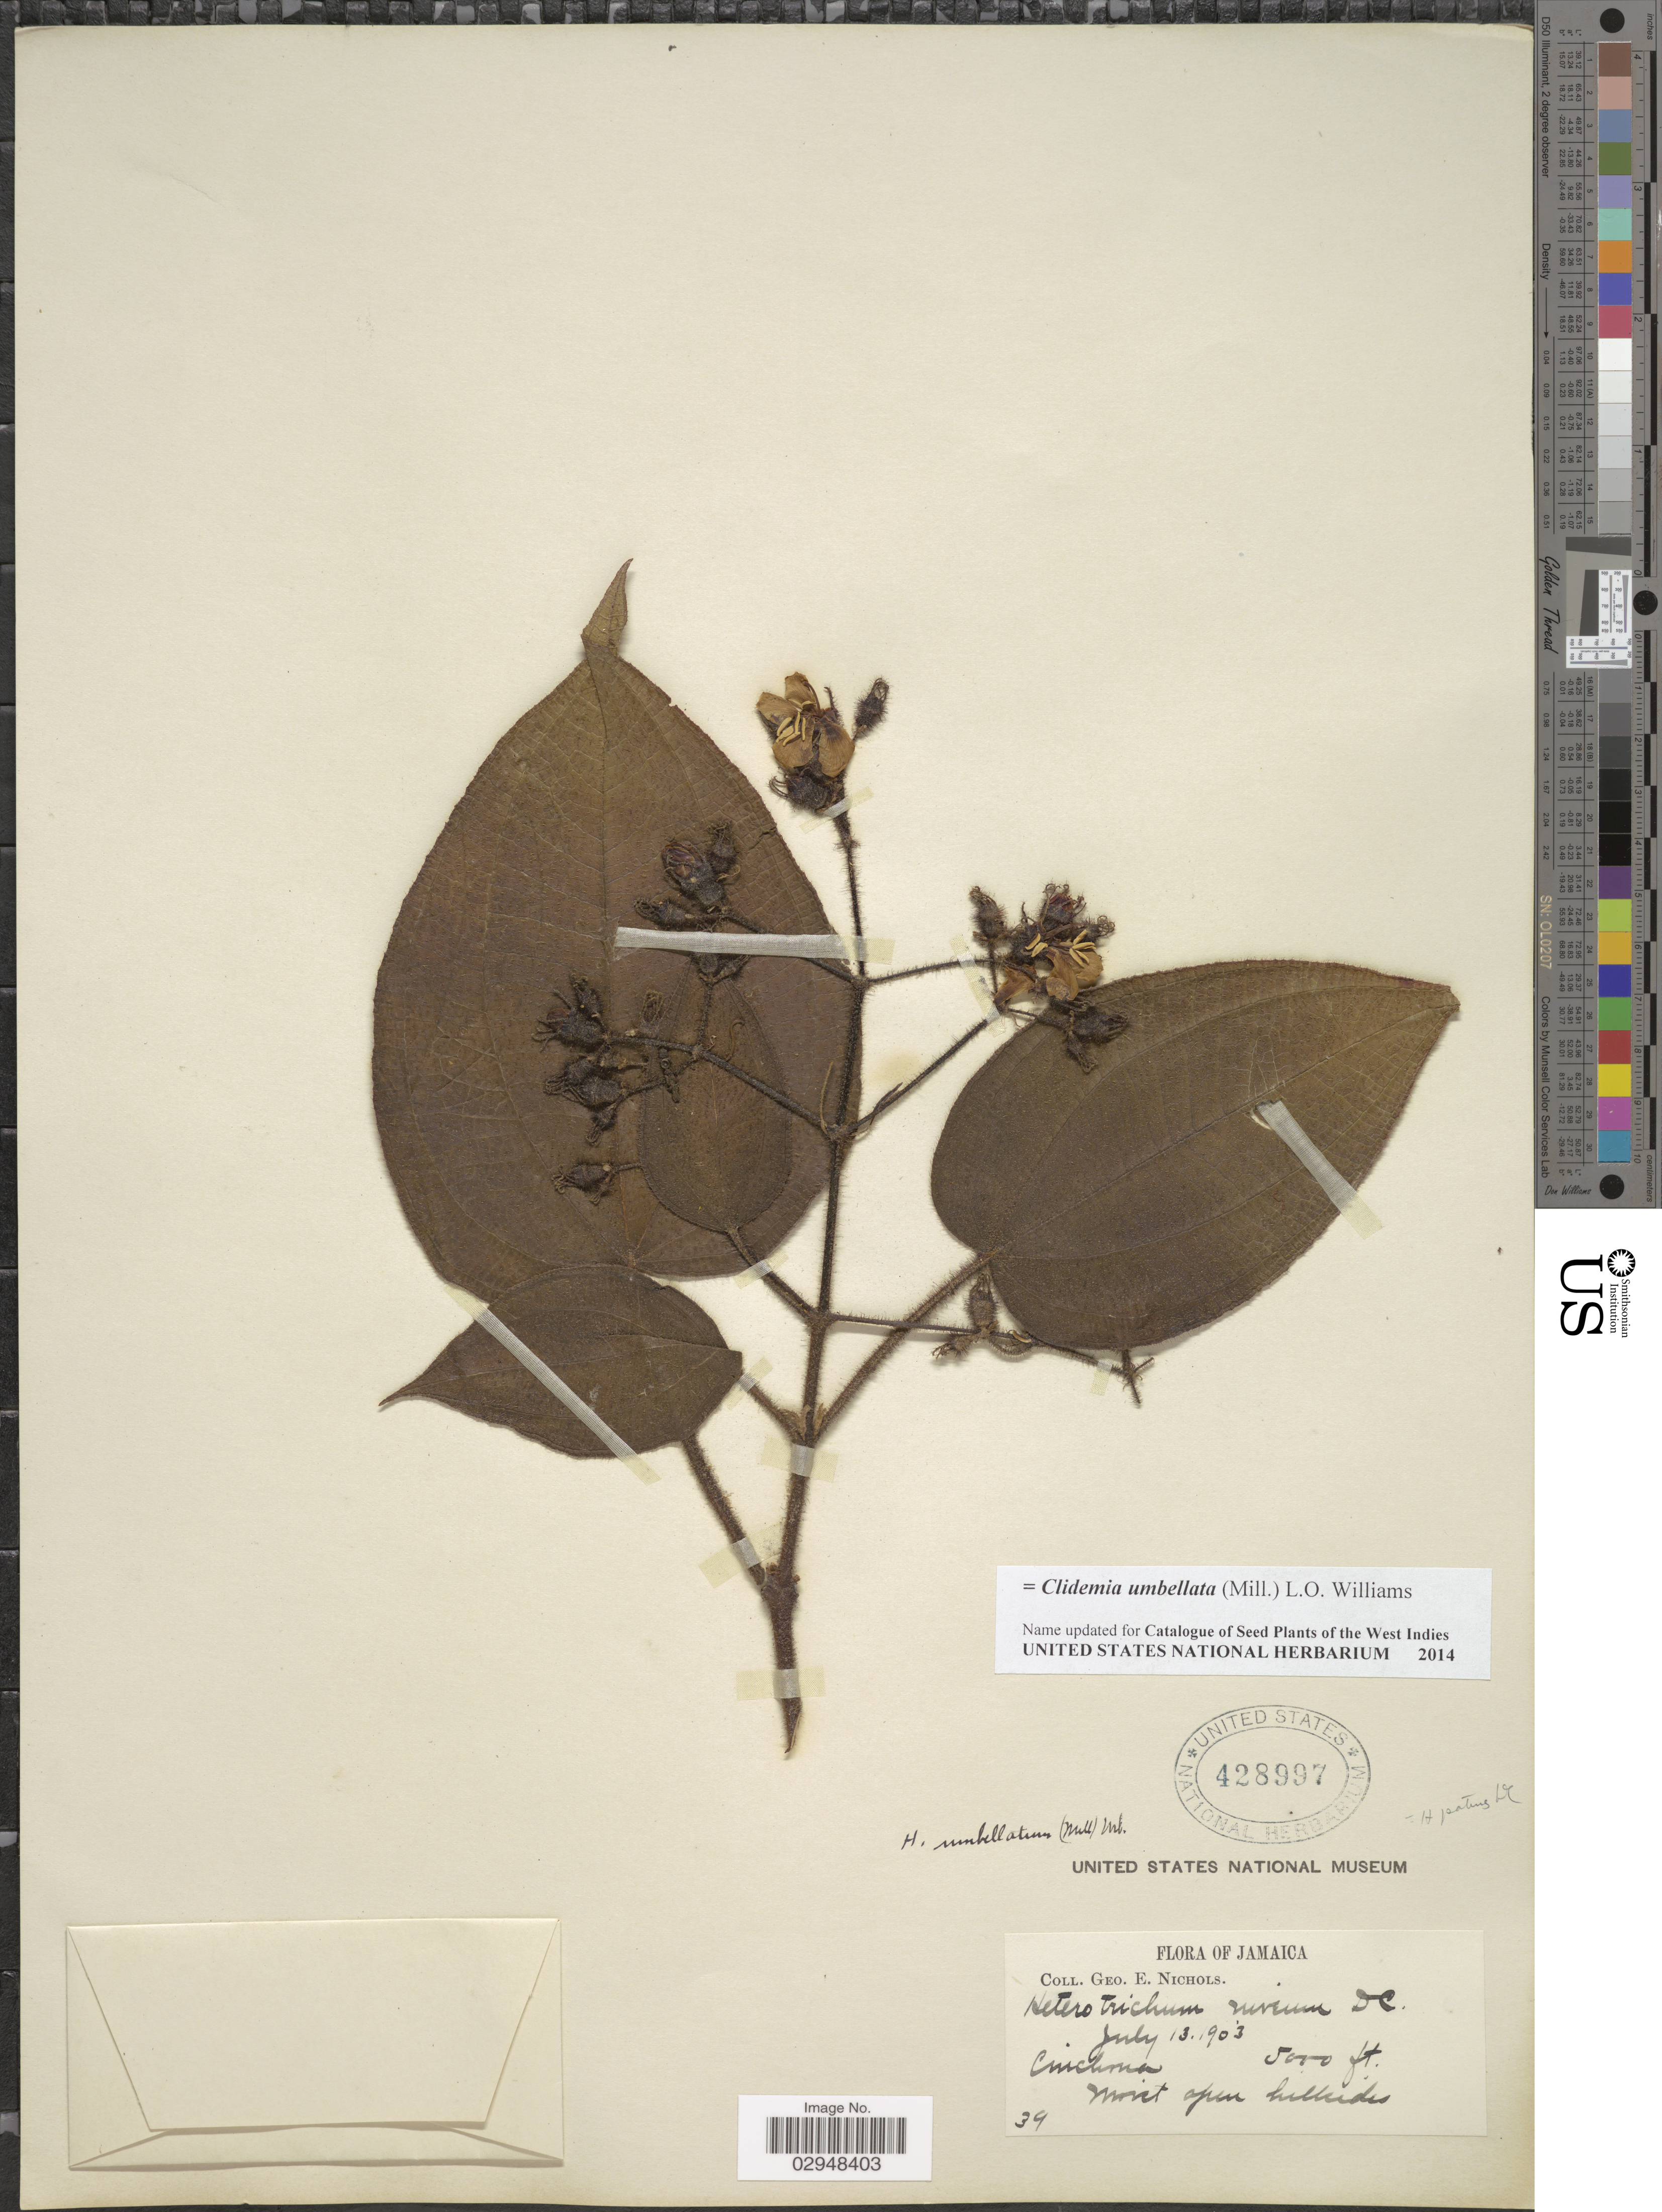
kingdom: Plantae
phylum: Tracheophyta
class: Magnoliopsida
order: Myrtales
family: Melastomataceae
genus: Clidemia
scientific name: Clidemia umbellata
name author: (Mill.) L.O. Williams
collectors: G. E. Nichols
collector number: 39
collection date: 1903-07-13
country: Jamaica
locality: Cinchona.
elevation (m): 1524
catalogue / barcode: US 428997